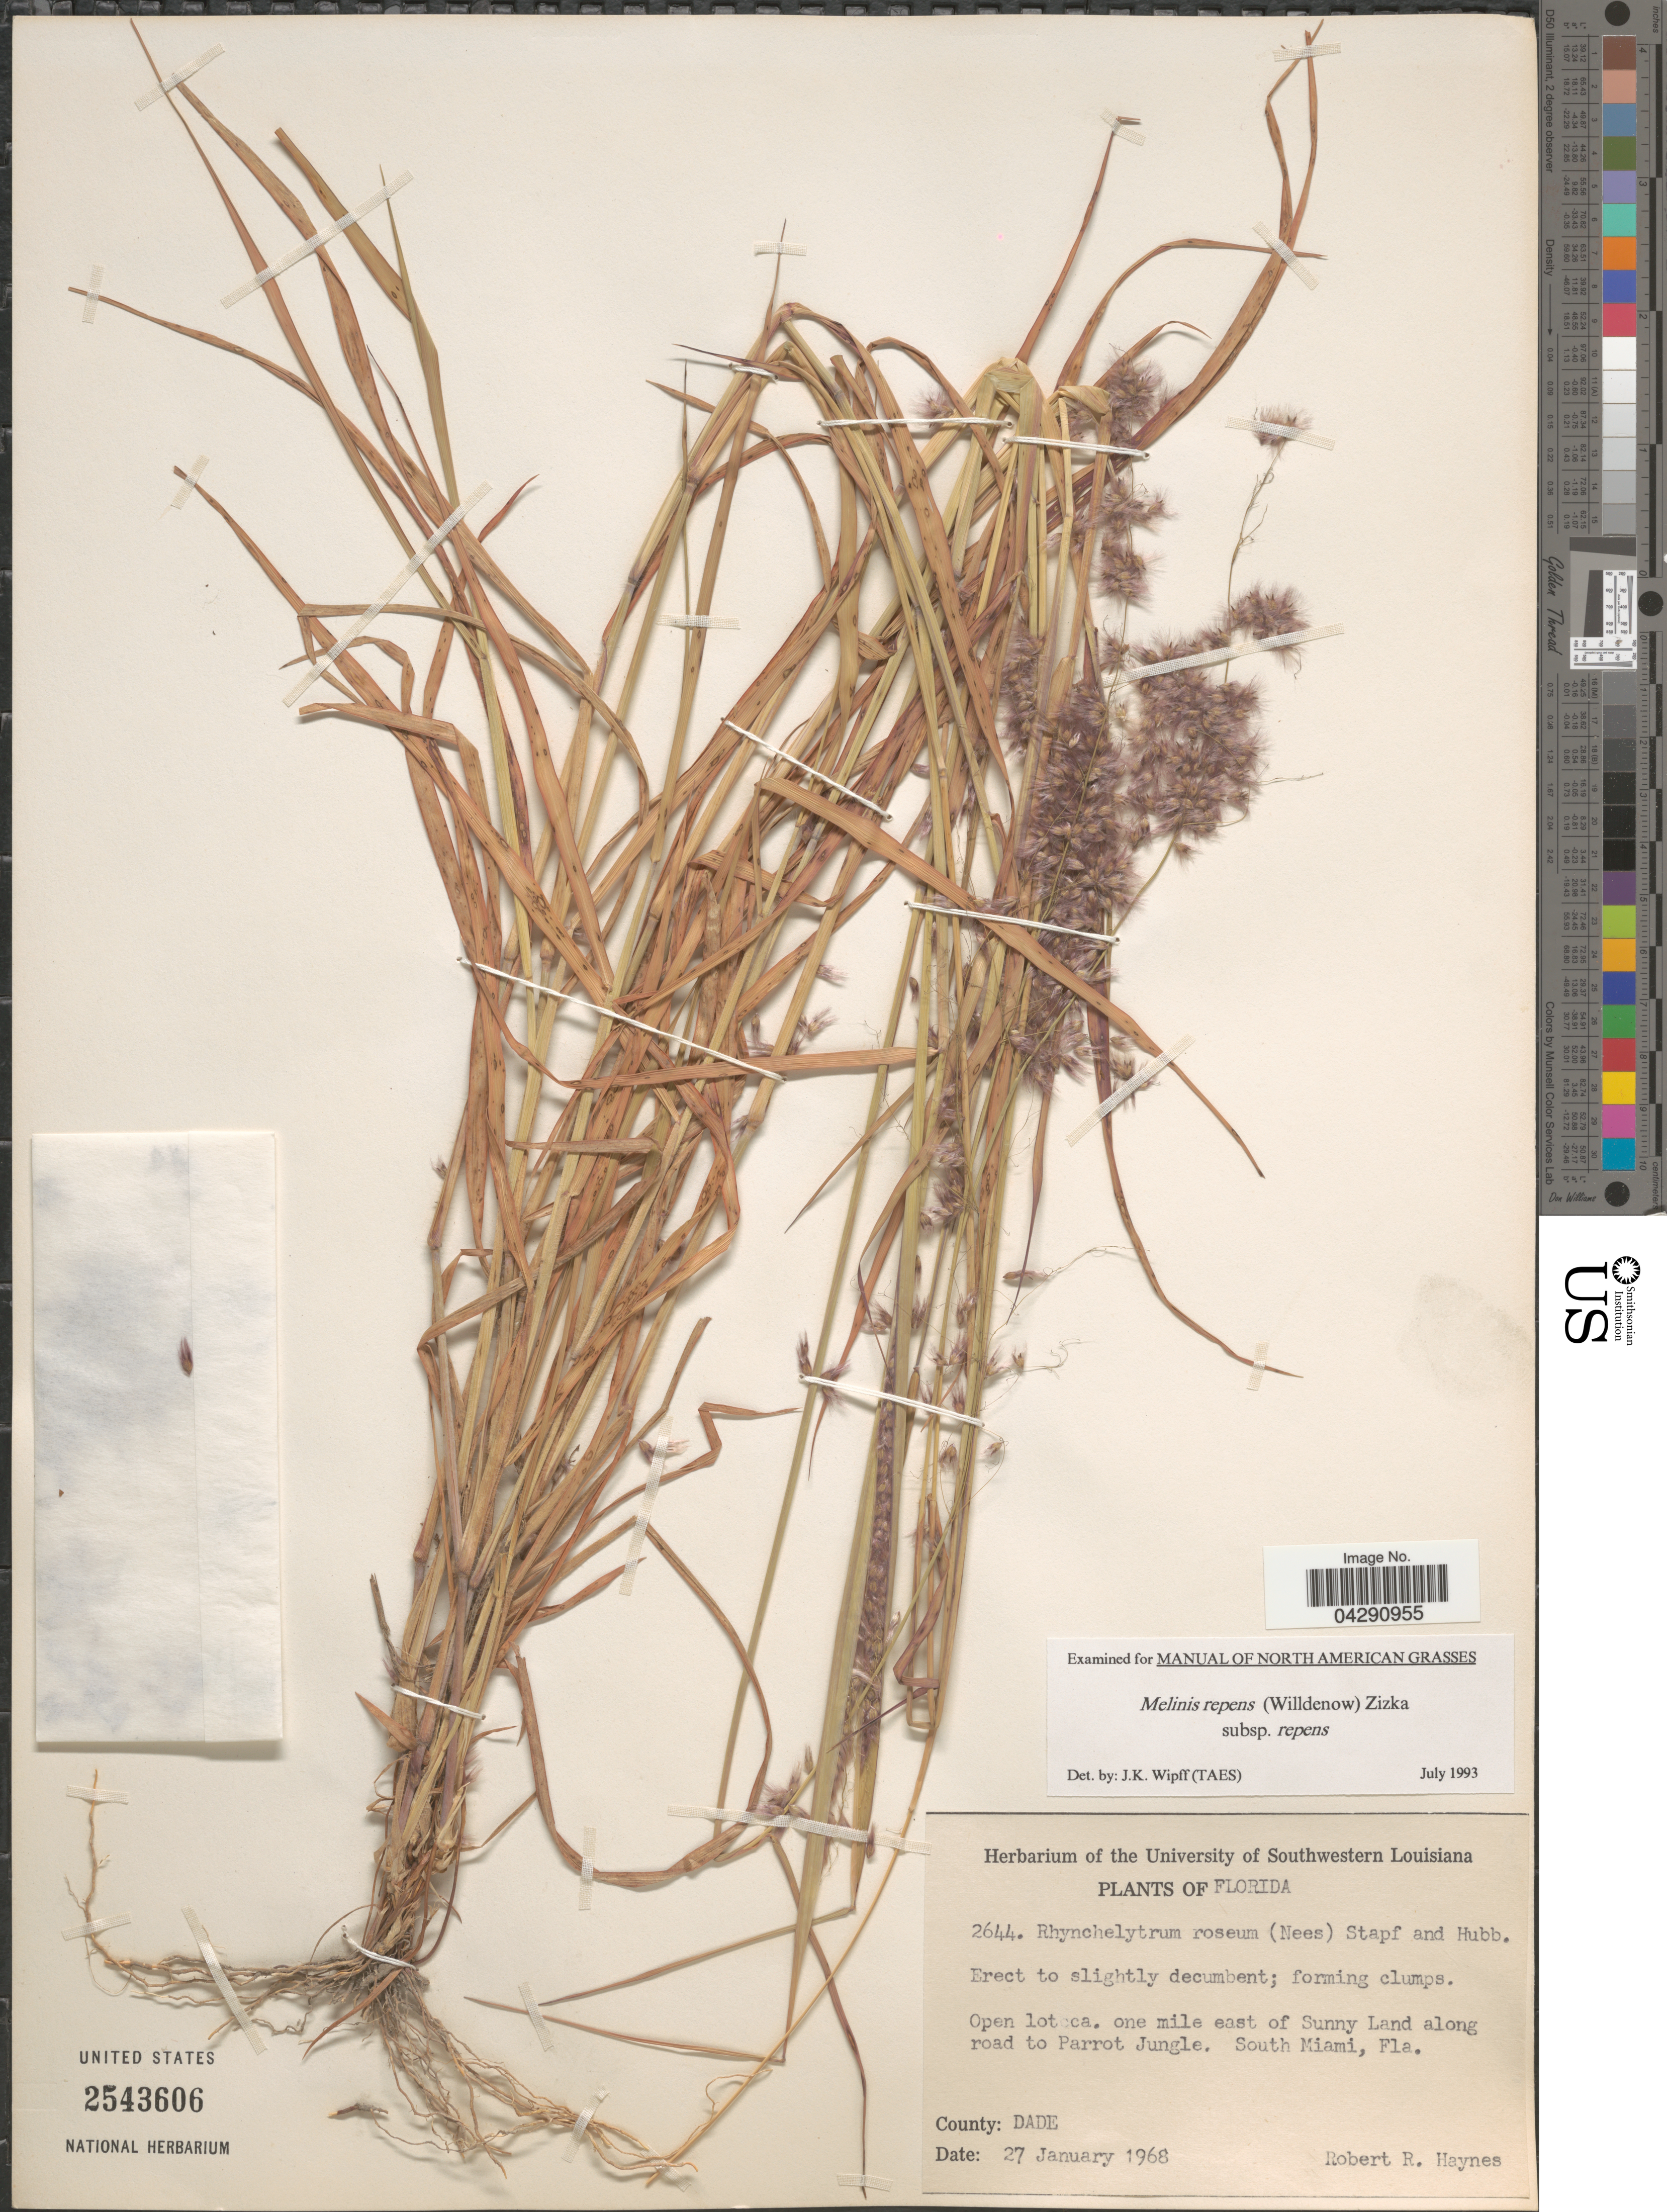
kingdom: Plantae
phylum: Tracheophyta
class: Liliopsida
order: Poales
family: Poaceae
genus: Melinis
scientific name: Melinis repens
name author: (Willd.) Zizka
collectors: R. R. Haynes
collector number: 2644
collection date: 1968-01-27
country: United States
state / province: Florida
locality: Open lot ca. one mile east of Sunny Land along road to Parrot Jungle. South Miami.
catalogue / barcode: US 2543606